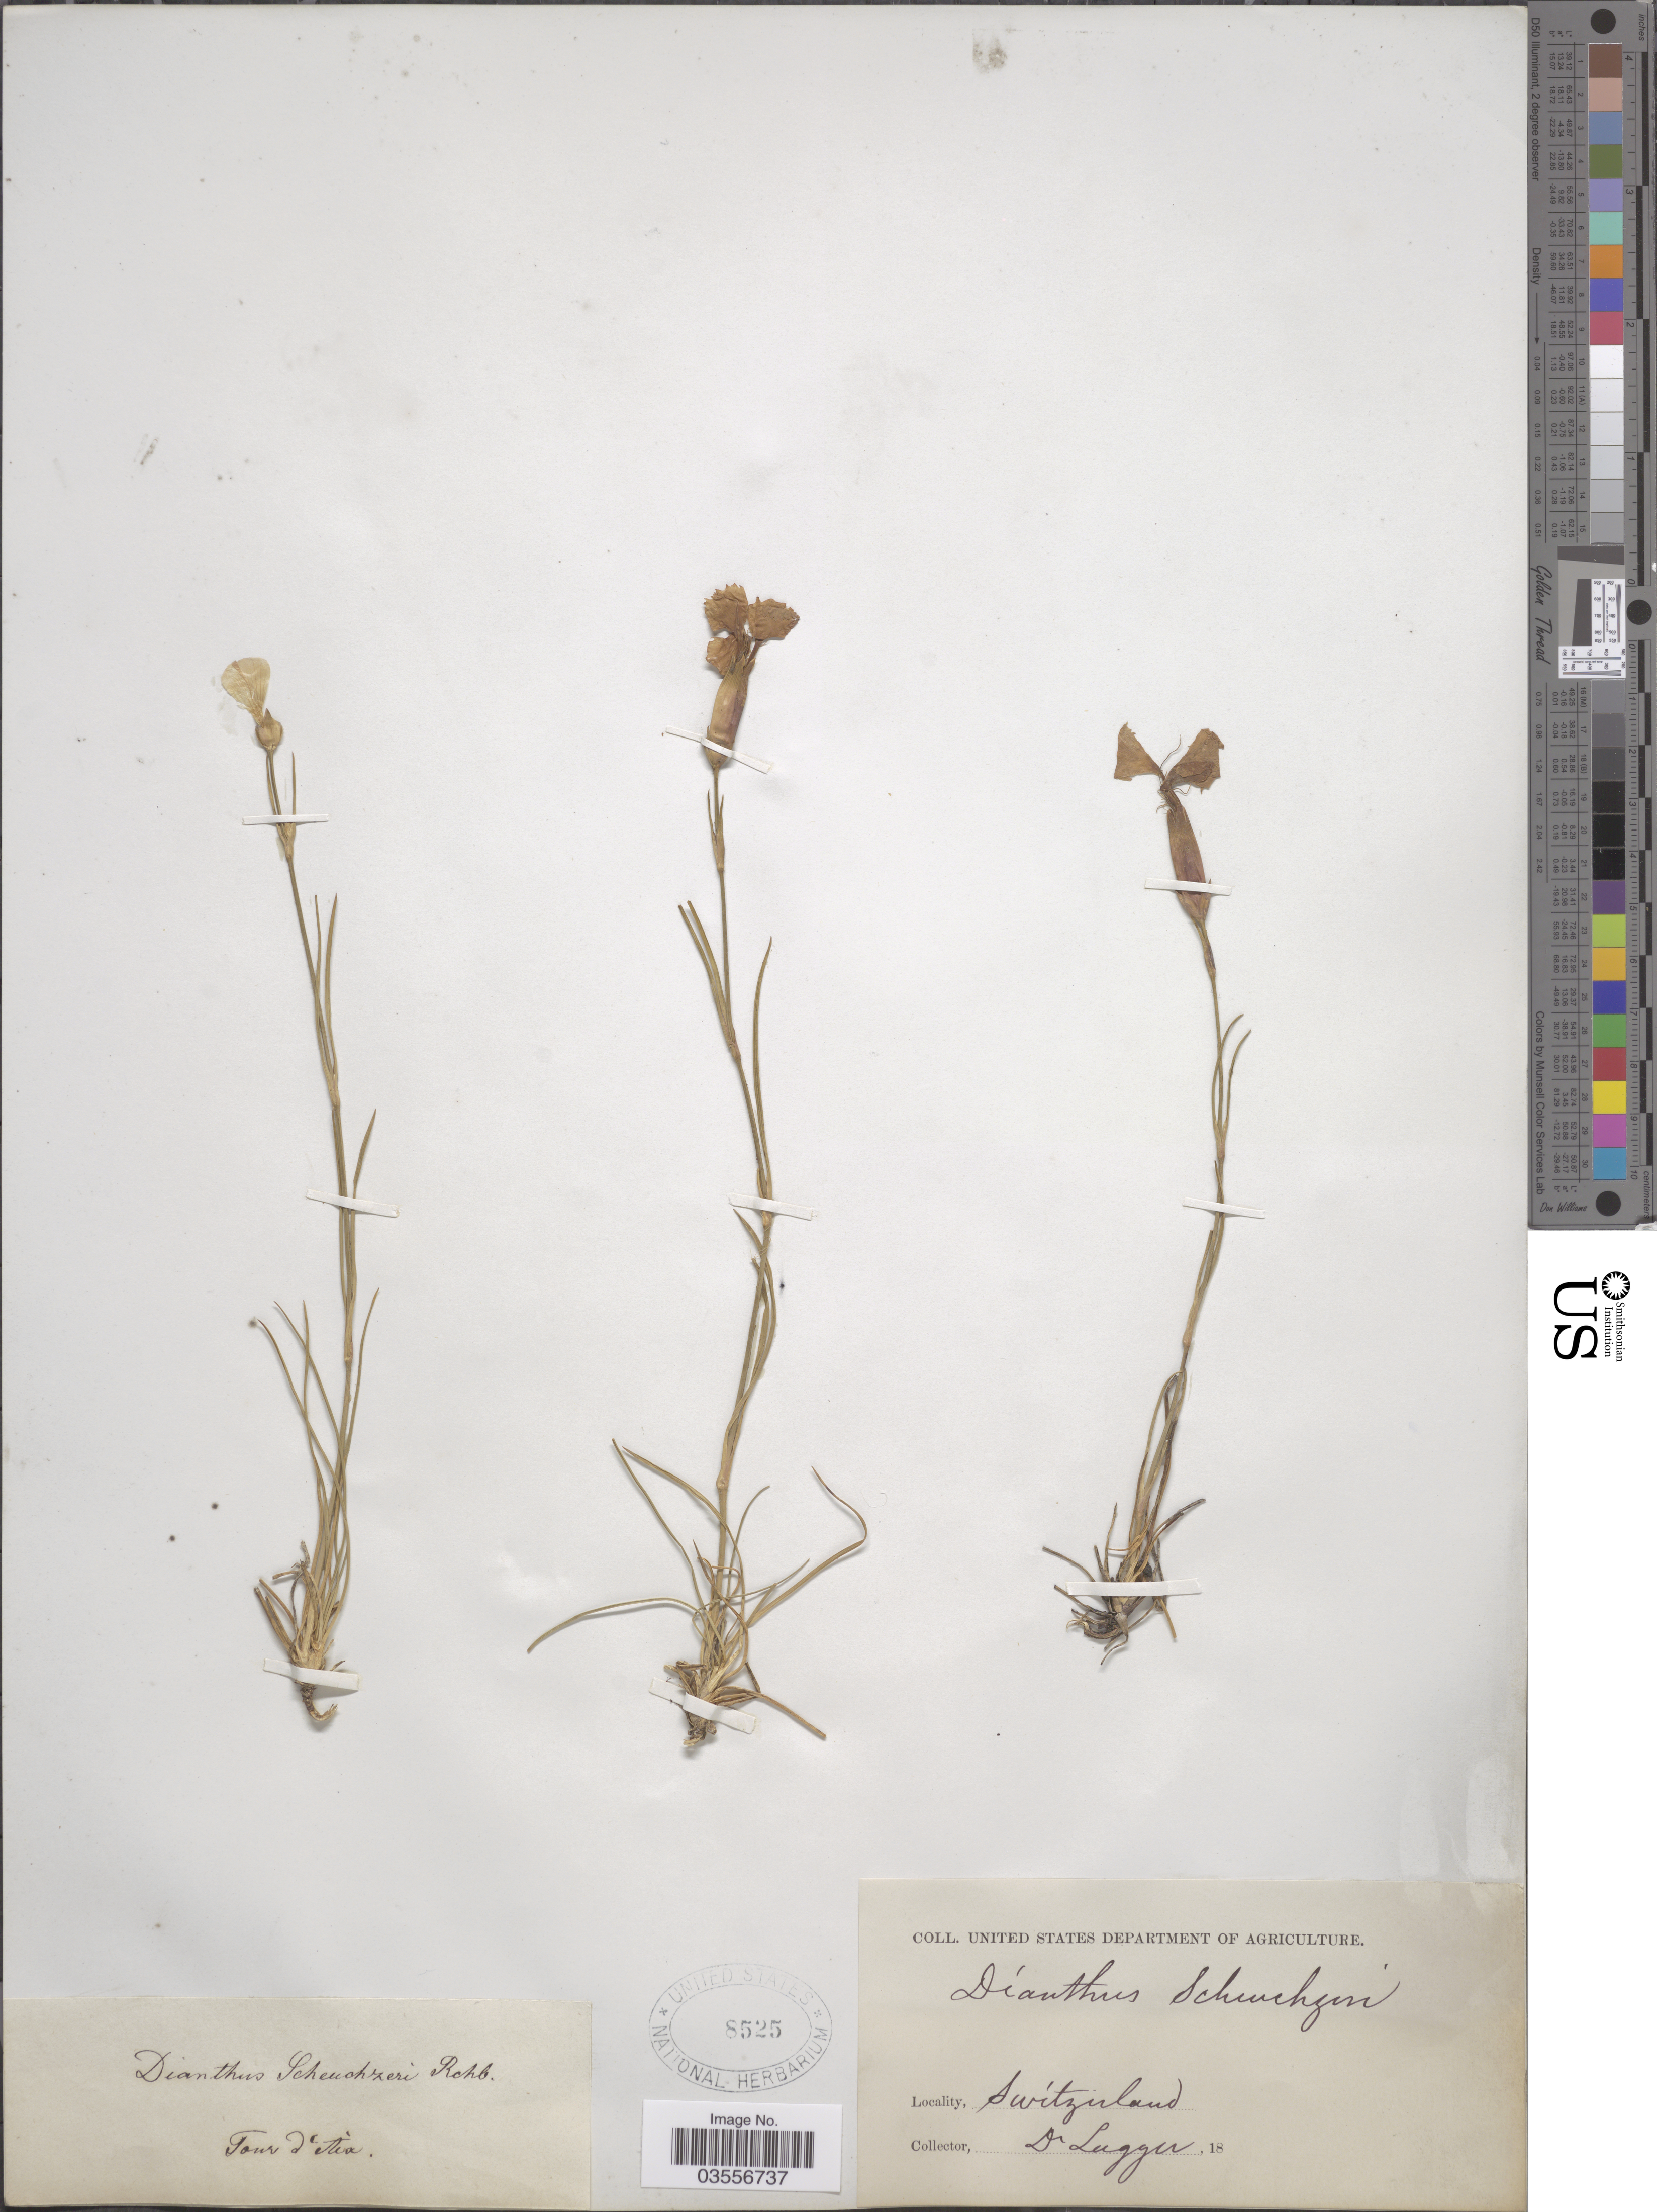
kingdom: Plantae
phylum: Tracheophyta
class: Magnoliopsida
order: Caryophyllales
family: Caryophyllaceae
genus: Dianthus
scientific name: Dianthus scheuchzeri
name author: Rchb.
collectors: F. J. Lagger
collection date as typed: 18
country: Switzerland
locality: Tour d'etix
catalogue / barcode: US 8525